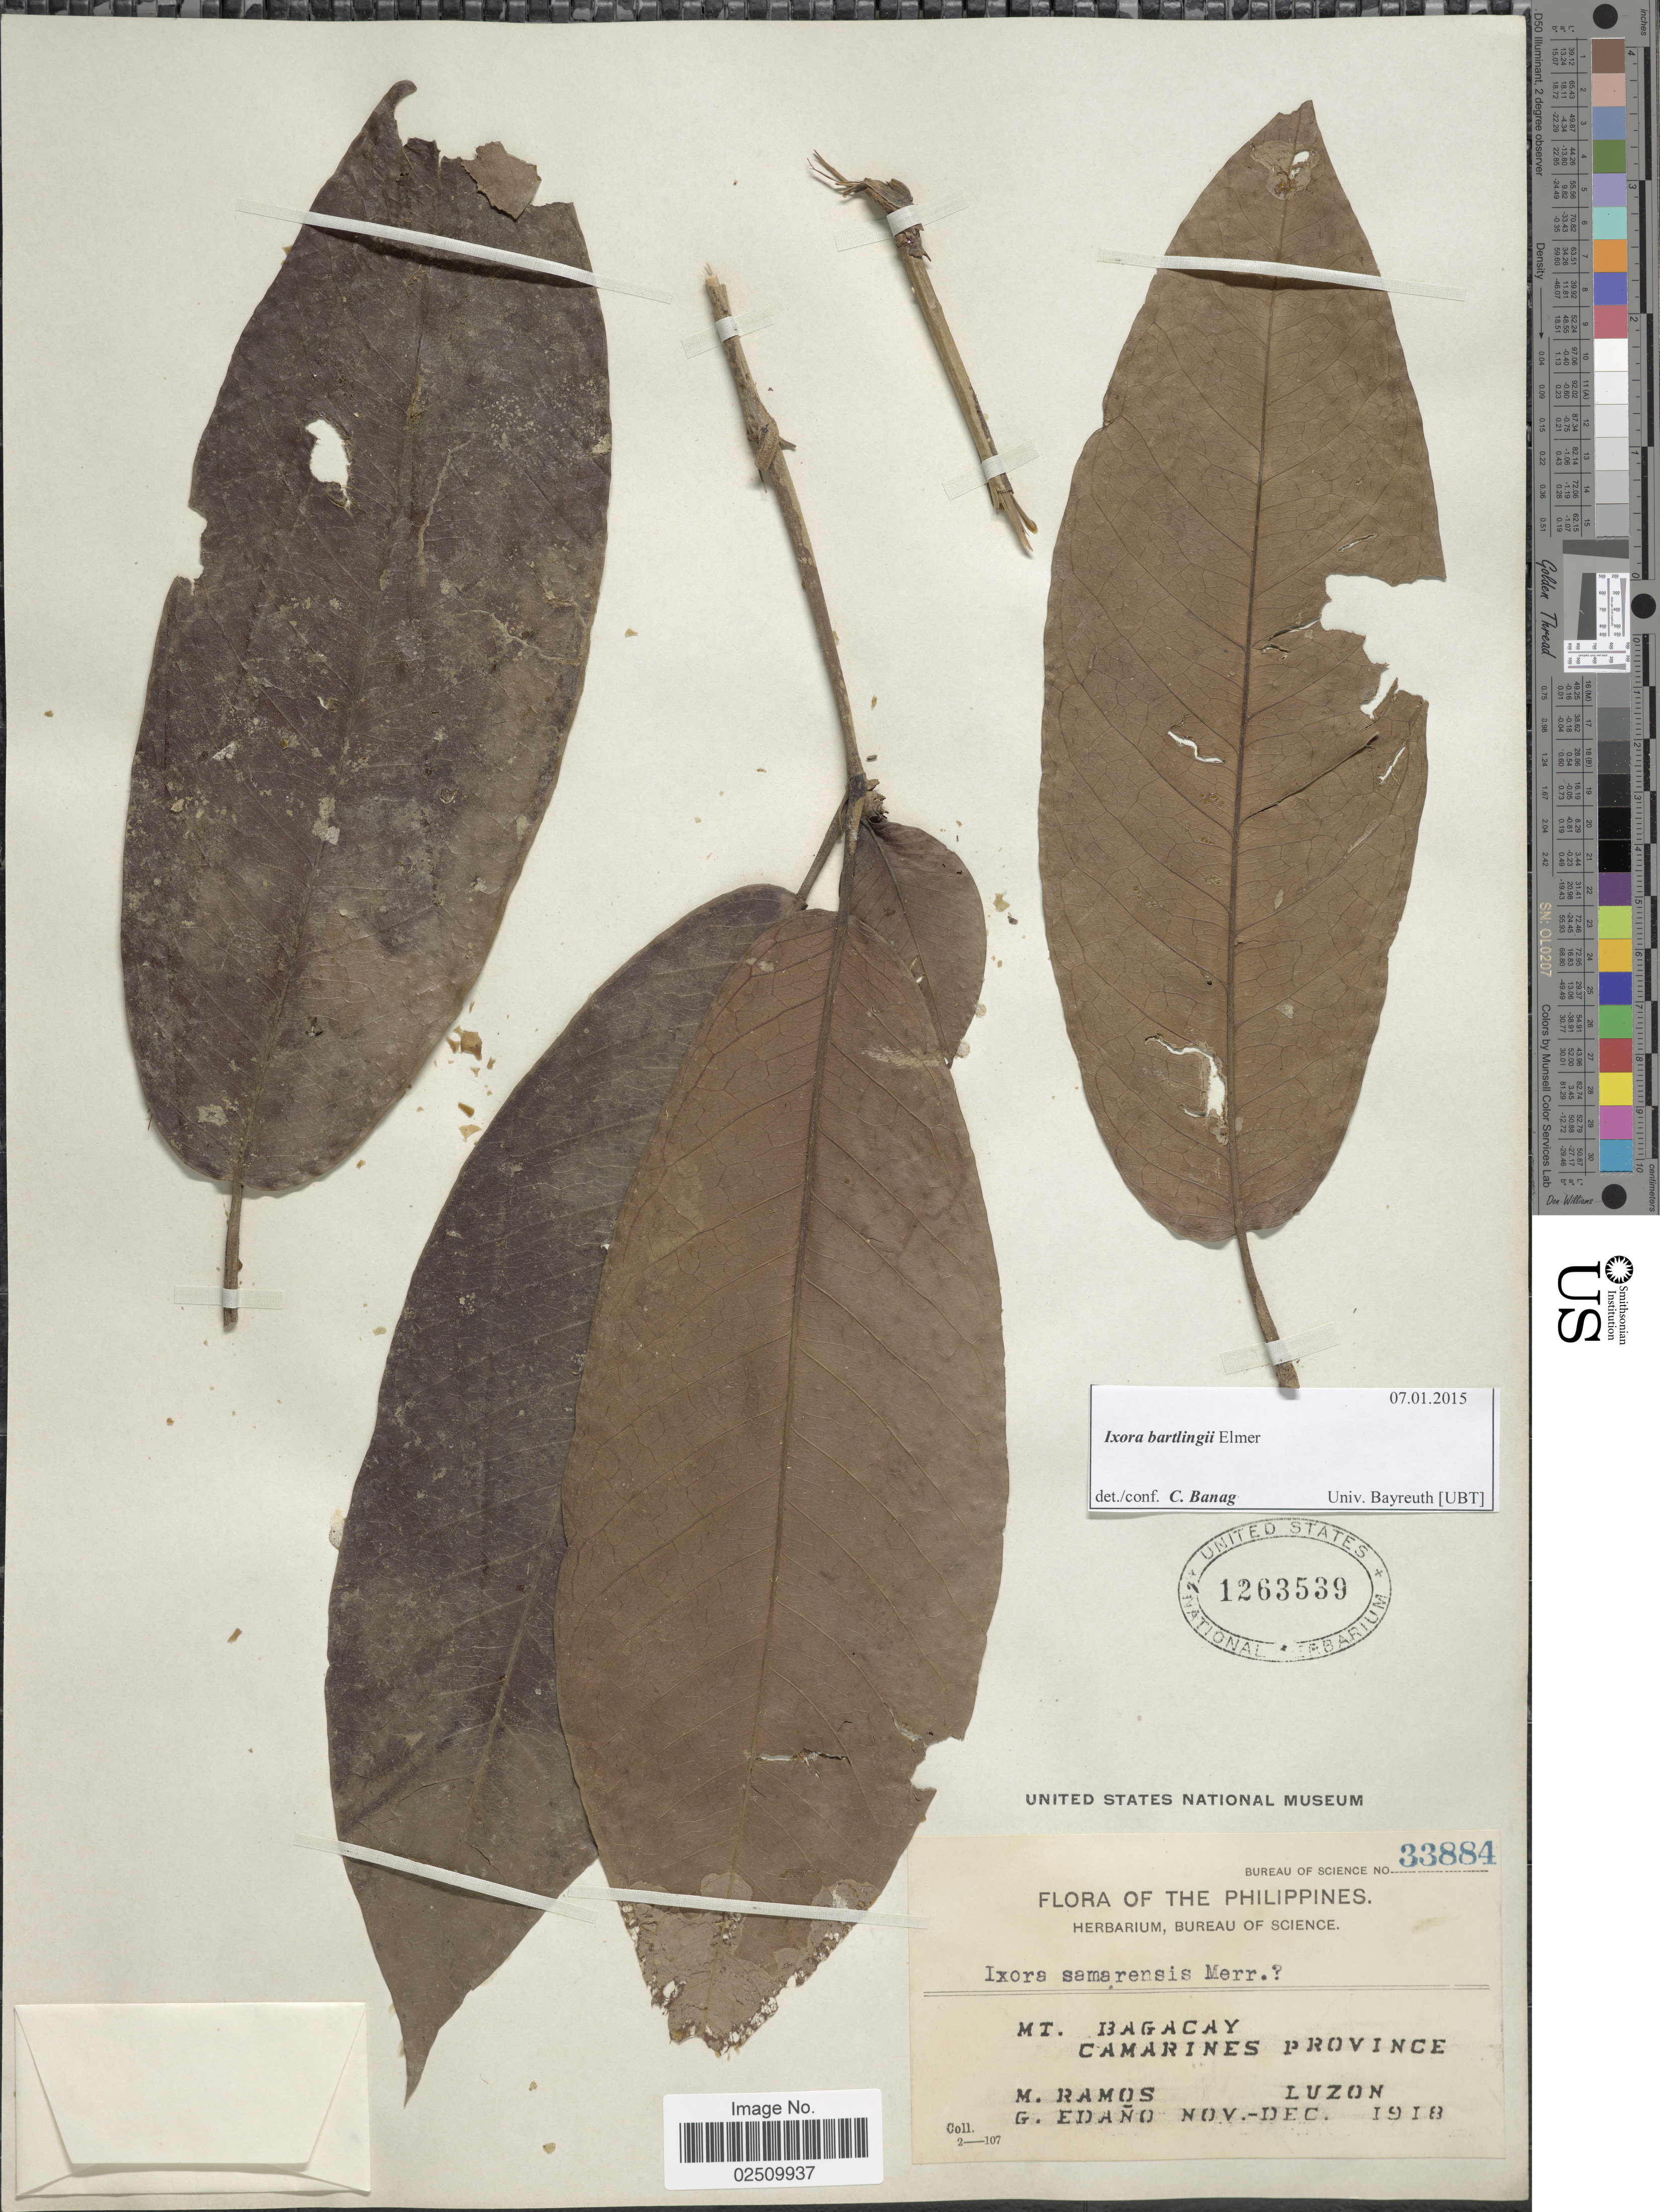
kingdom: Plantae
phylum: Tracheophyta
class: Magnoliopsida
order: Gentianales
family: Rubiaceae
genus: Ixora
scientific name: Ixora bartlingii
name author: Elmer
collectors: M. Ramos & G. Edaño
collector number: Bureau of Science 33884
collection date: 1918-11/1918-12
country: Philippines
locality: Mt. Bagacay. Camarines Province. Luzon.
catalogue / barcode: US 1263539